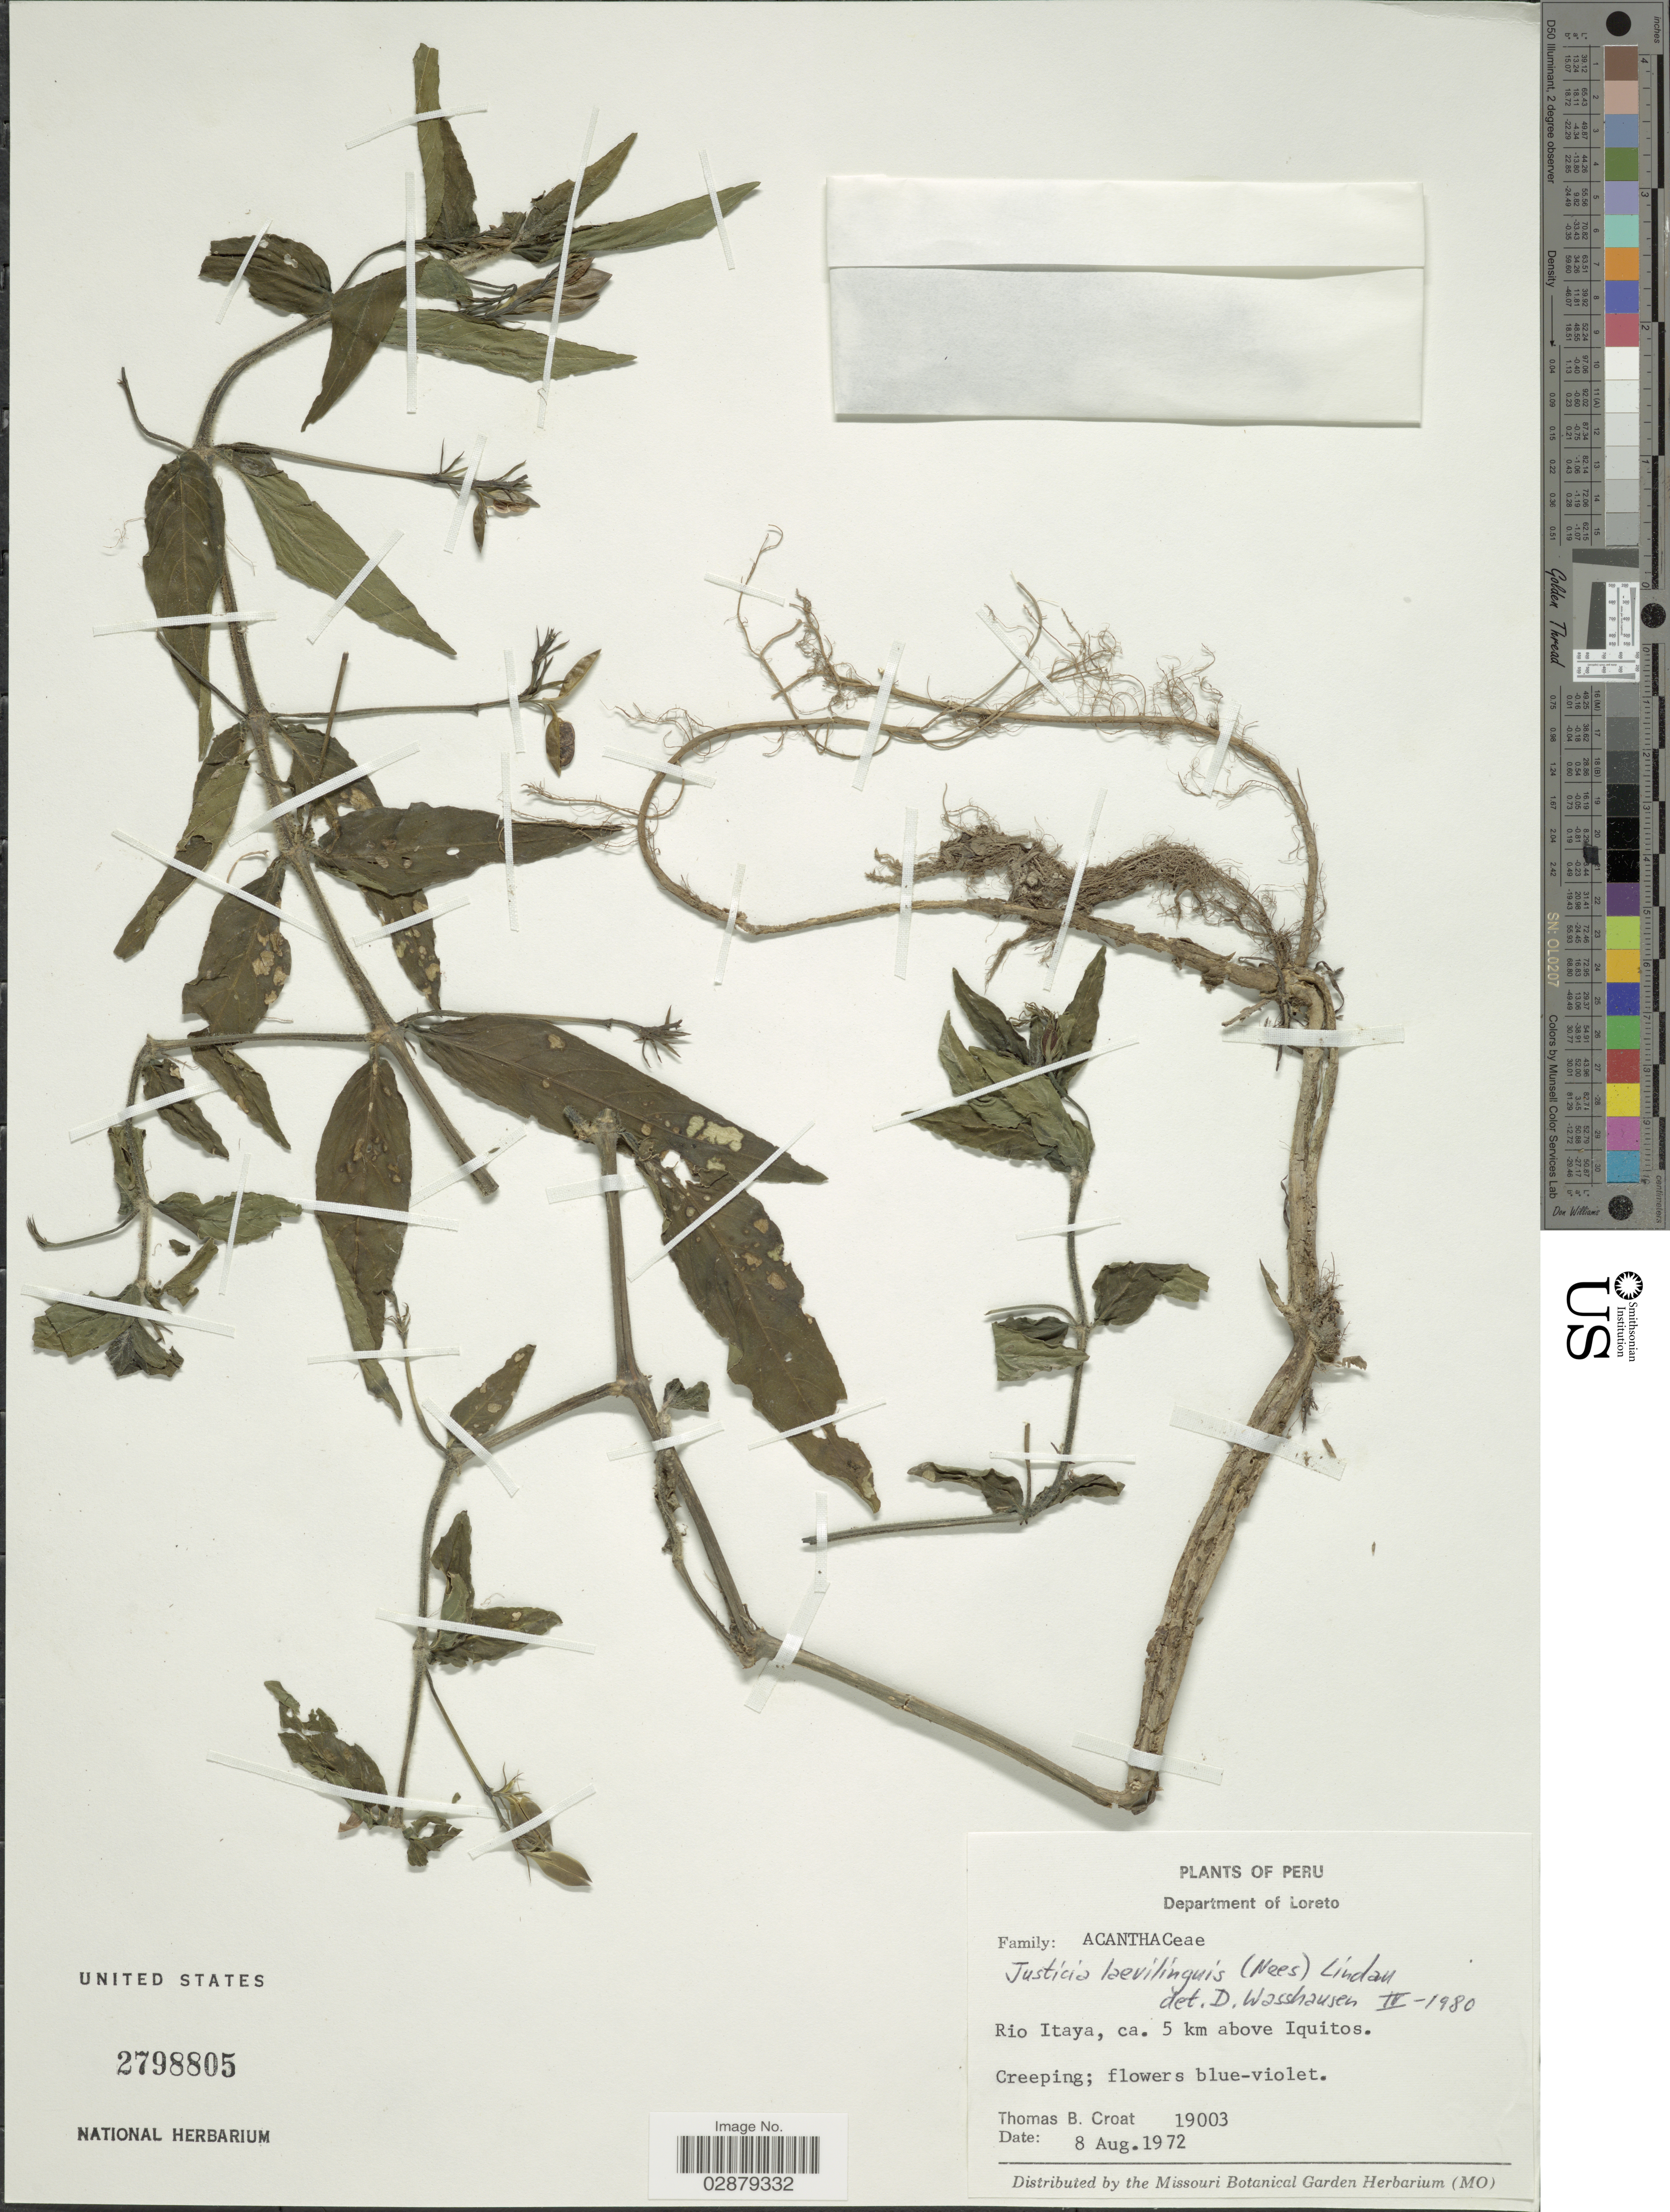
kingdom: Plantae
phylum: Tracheophyta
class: Magnoliopsida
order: Lamiales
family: Acanthaceae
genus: Justicia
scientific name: Justicia laevilinguis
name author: (Nees) Lindau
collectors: T. B. Croat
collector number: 19003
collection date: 1972-08-08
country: Peru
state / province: Loreto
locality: Department of Loreto. Rio Itaya, ca. 5 km above Iquitos.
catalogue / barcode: US 2798805